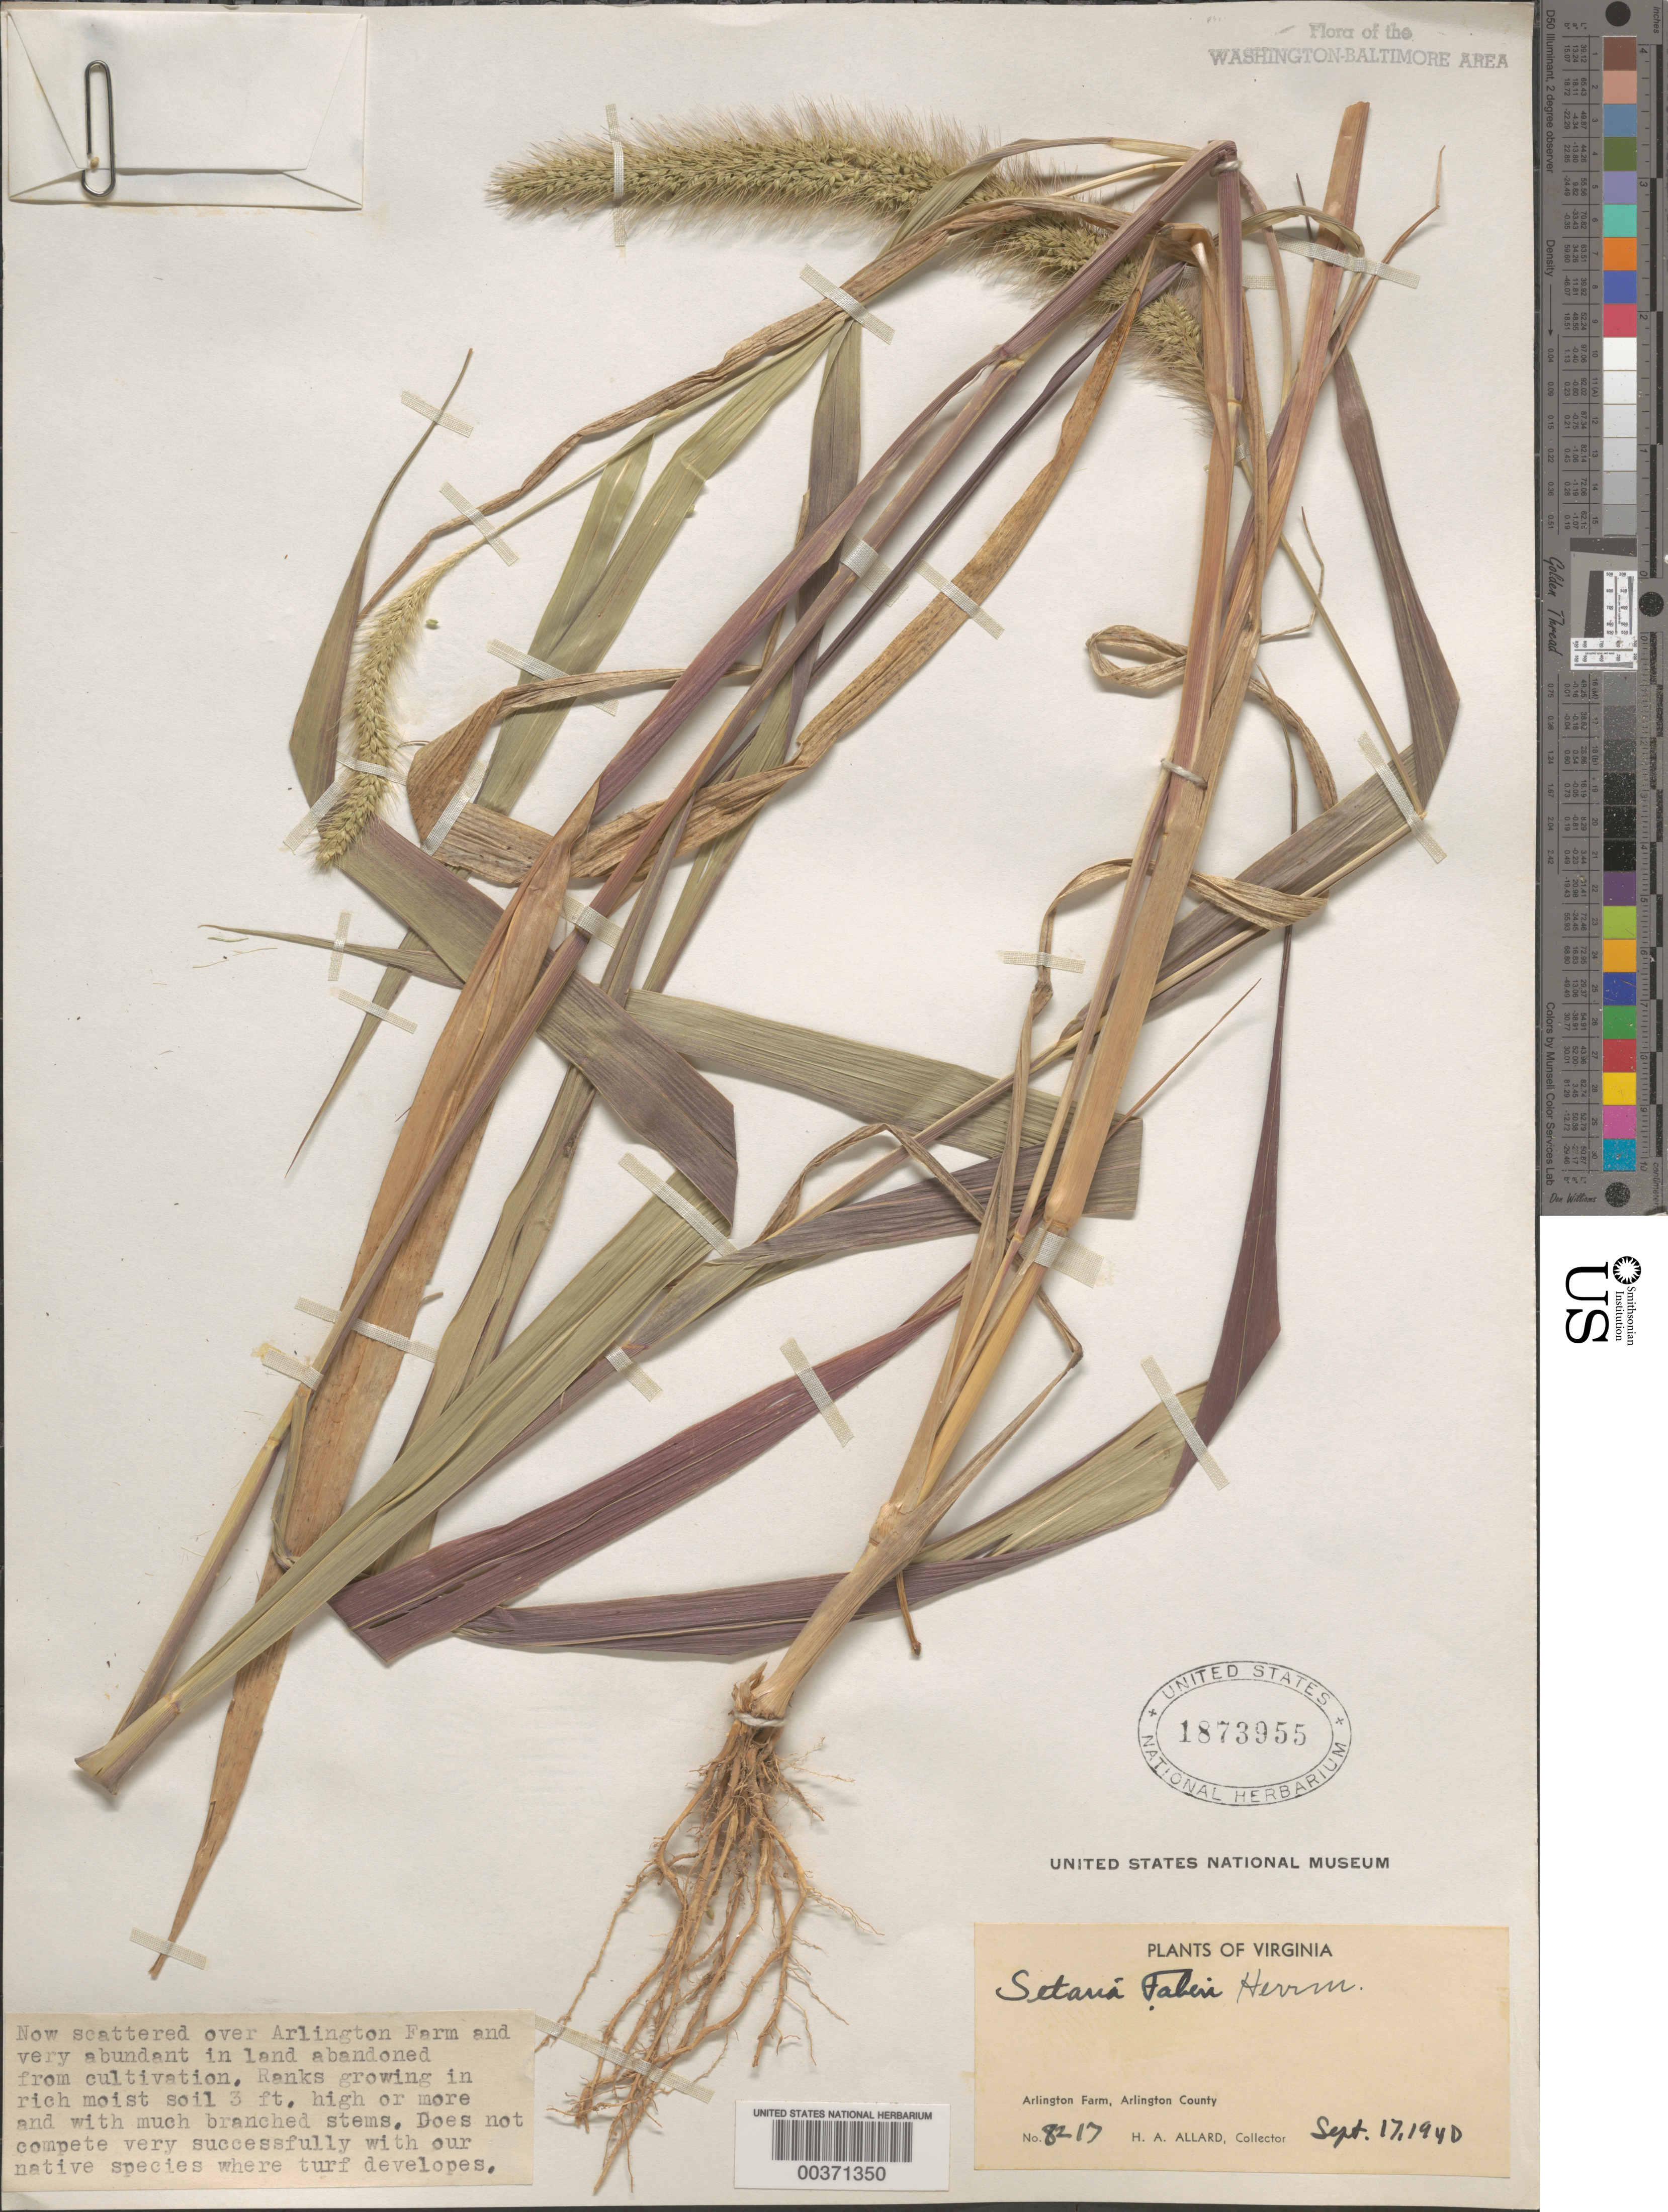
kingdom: Plantae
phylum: Tracheophyta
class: Liliopsida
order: Poales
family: Poaceae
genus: Setaria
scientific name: Setaria faberi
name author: R.A.W. Herrm.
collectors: H. A. Allard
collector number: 8217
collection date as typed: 17 Sep 1940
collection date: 1940-09-17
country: United States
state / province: Virginia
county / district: Arlington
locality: Arlington Farm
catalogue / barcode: US 1873955